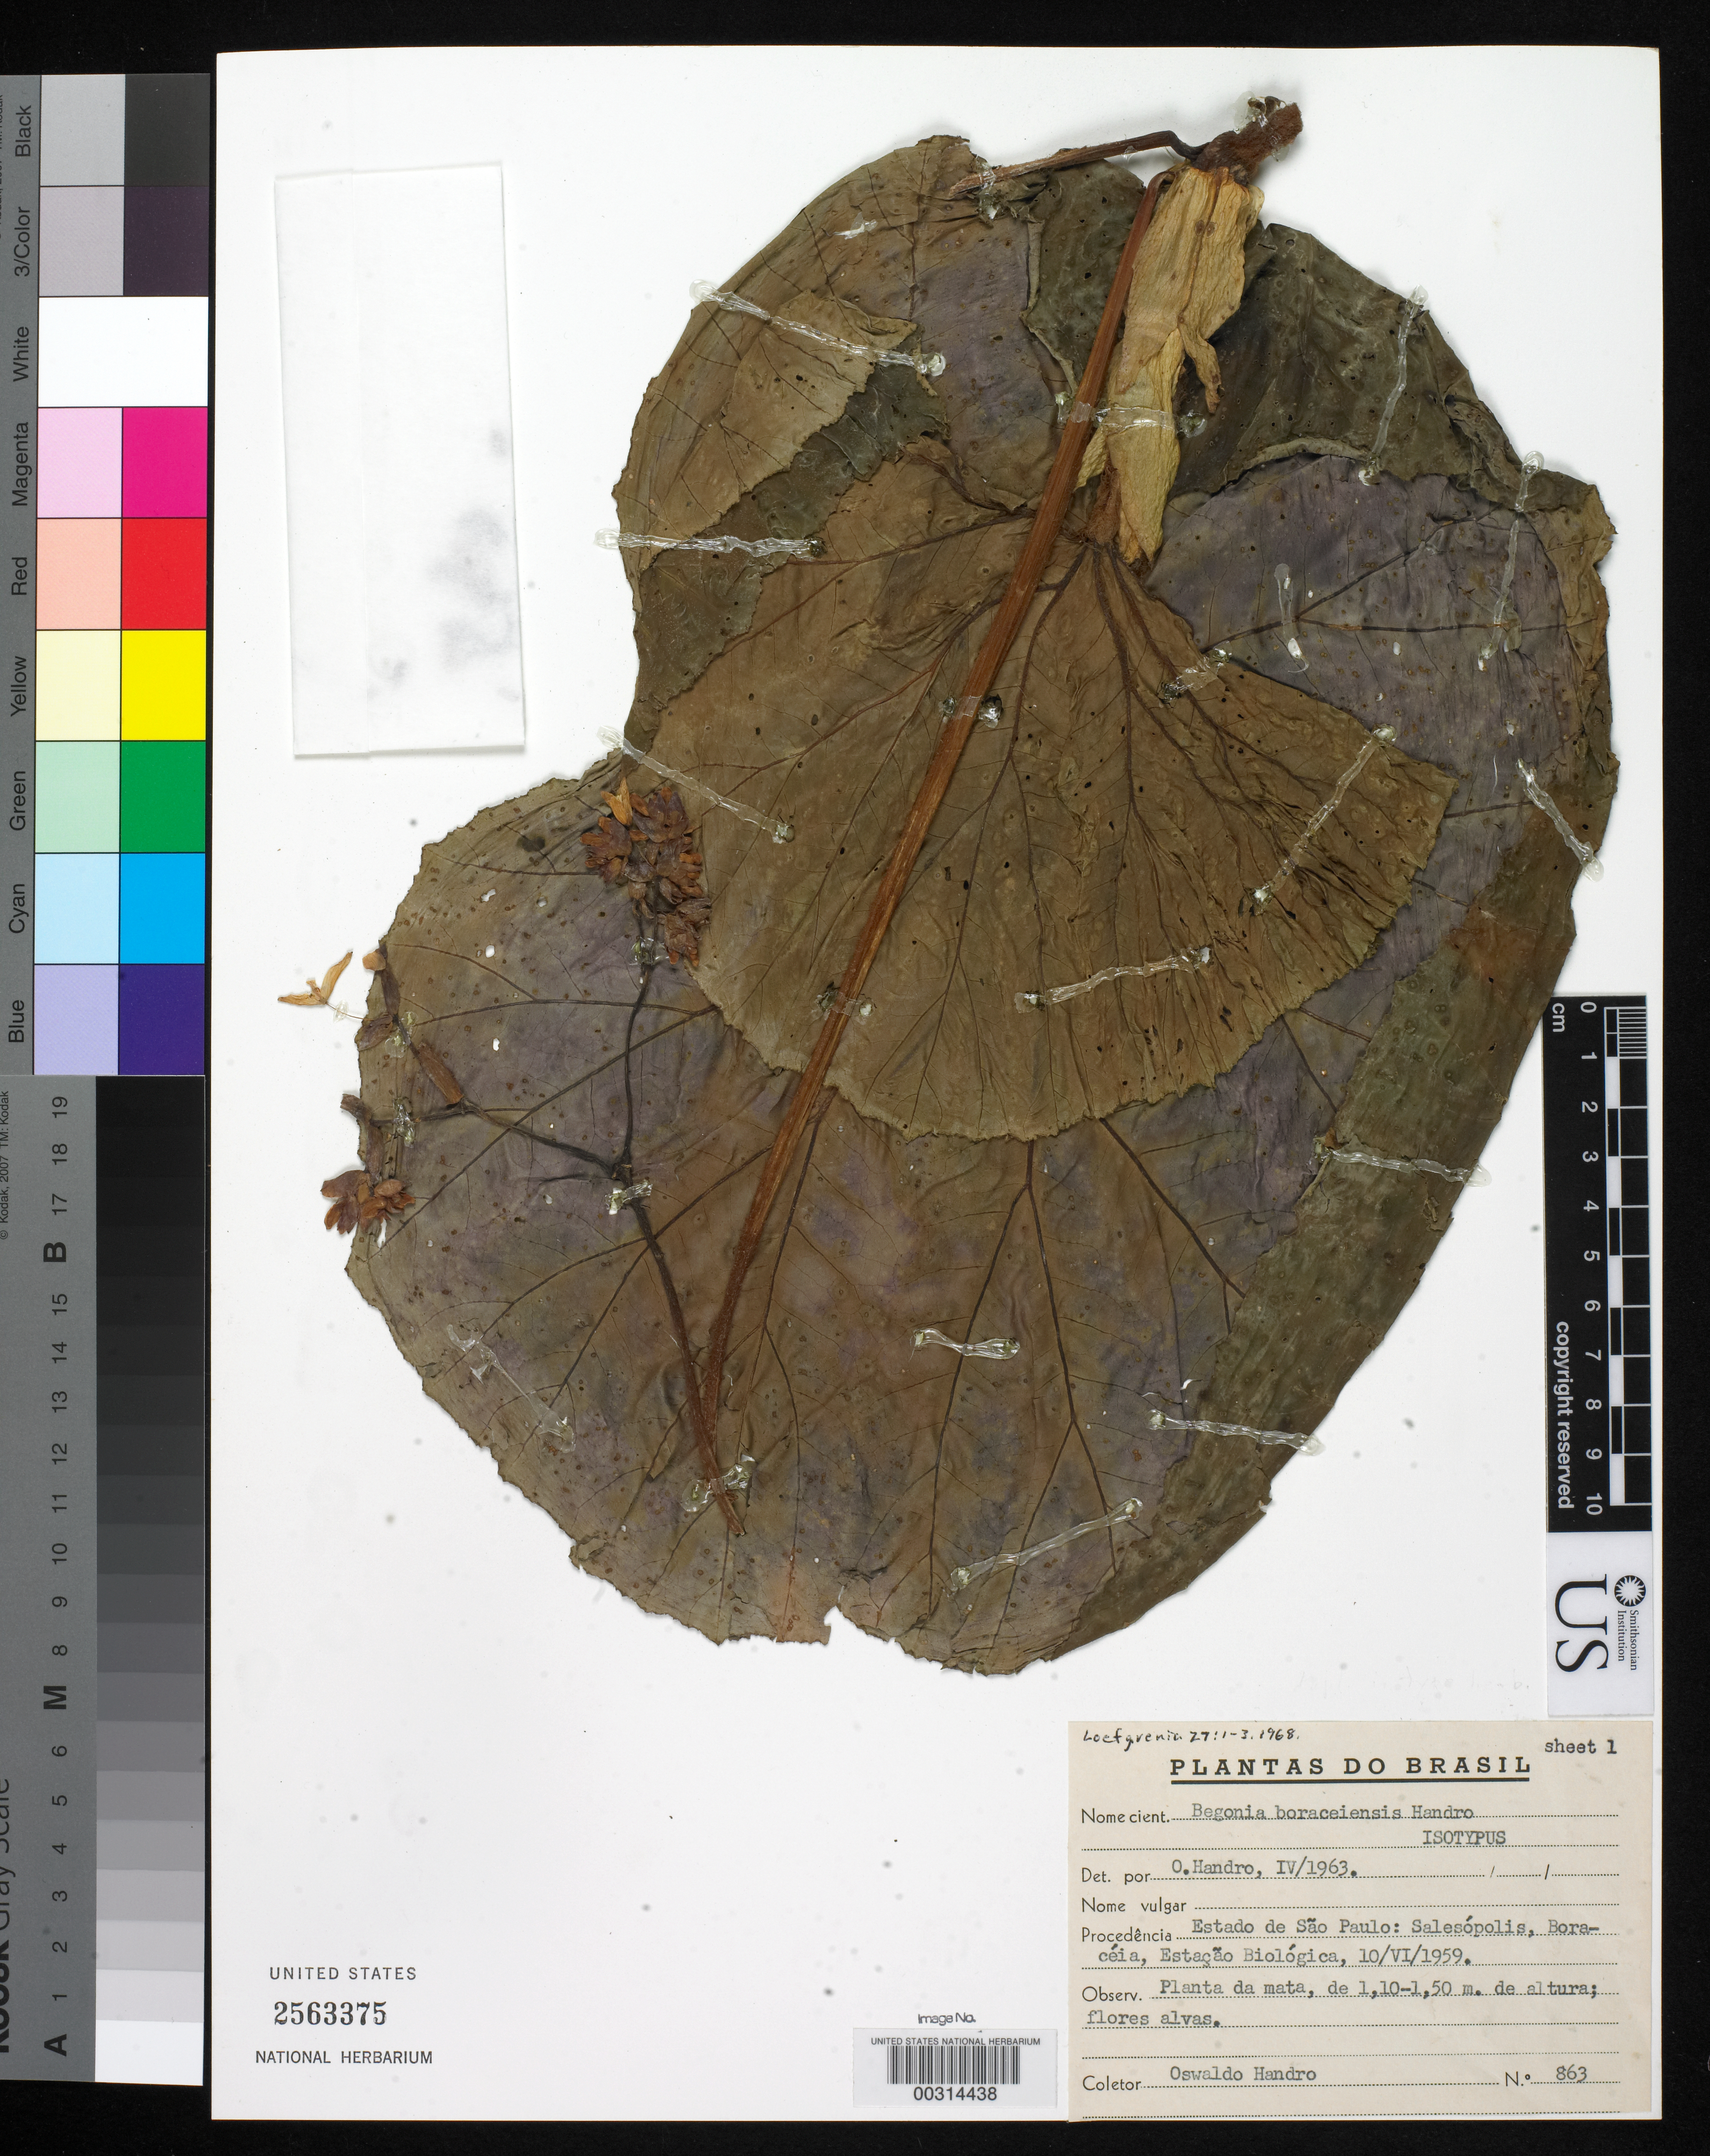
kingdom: Plantae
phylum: Tracheophyta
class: Magnoliopsida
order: Cucurbitales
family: Begoniaceae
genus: Begonia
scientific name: Begonia boraceiensis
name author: Handro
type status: Isotype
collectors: O. Handro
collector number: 863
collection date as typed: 10 Jun 1959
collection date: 1959-06-10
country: Brazil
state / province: São Paulo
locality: Salesopolis, Boraceia, biological station.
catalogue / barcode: US 2563375